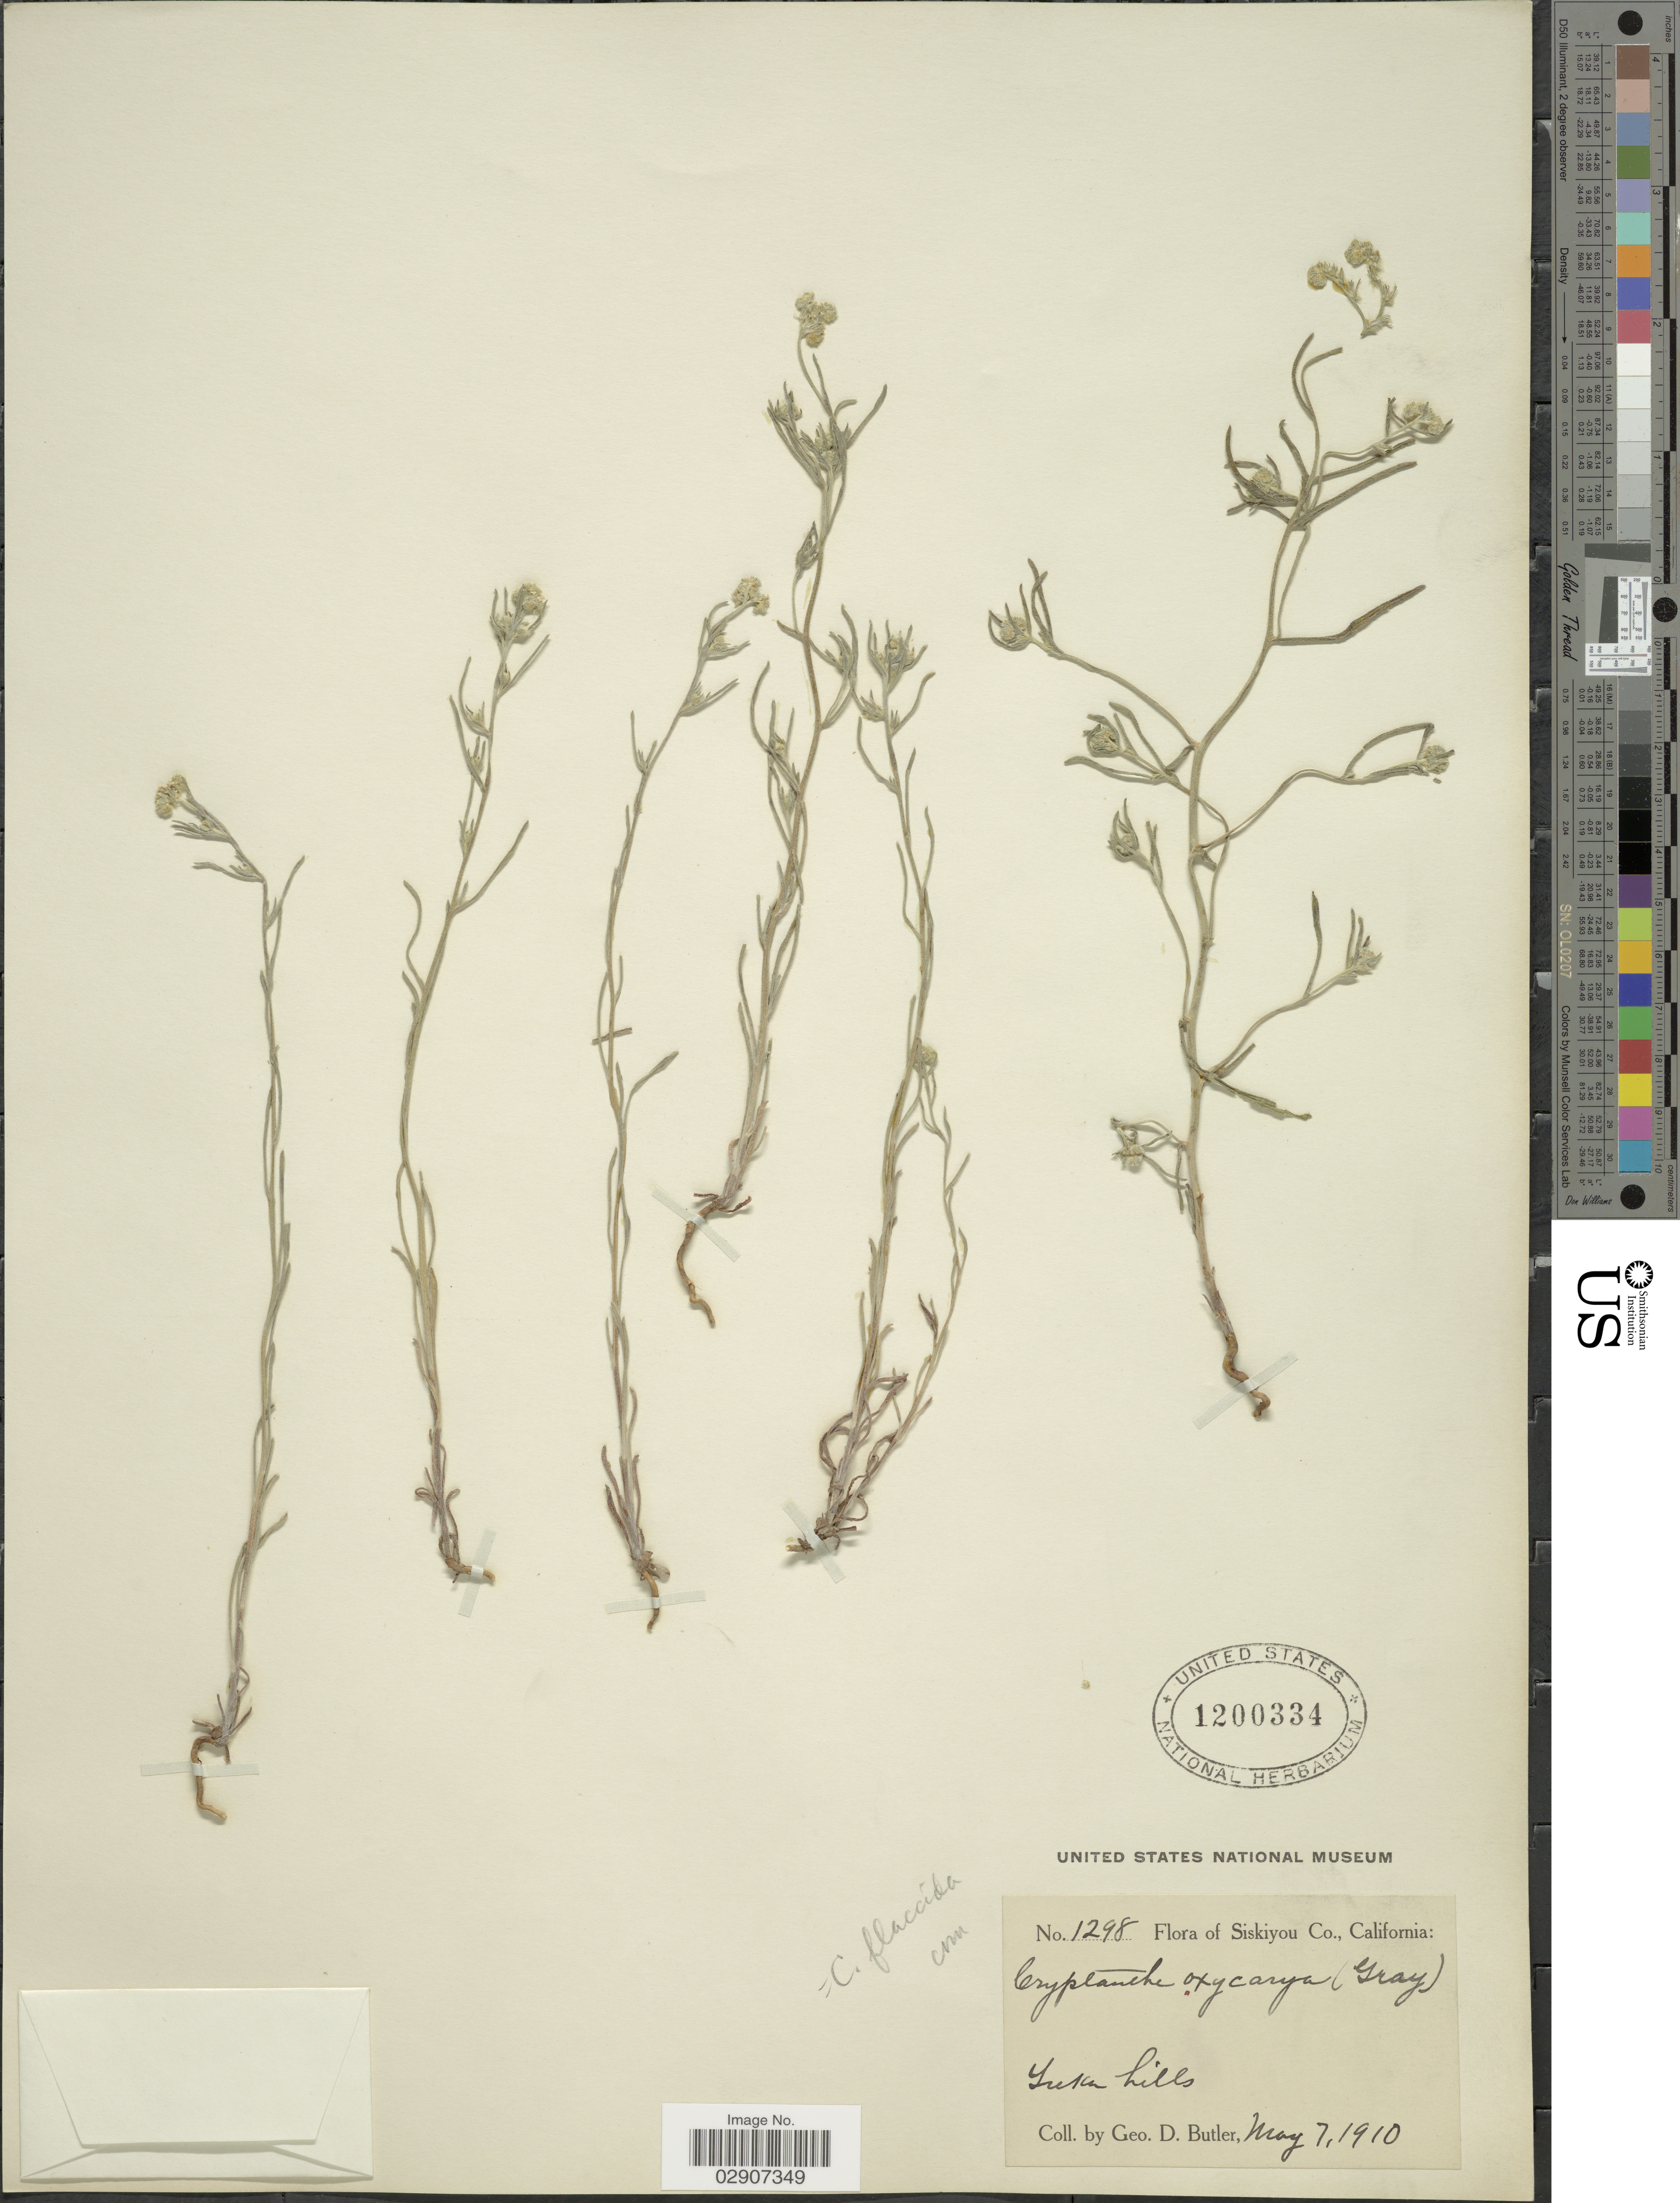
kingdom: Plantae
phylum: Tracheophyta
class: Magnoliopsida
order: Boraginales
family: Boraginaceae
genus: Cryptantha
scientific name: Cryptantha flaccida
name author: (Douglas ex Lehm.) Greene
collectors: G. D. Butler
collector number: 1298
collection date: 1910-05-07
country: United States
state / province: California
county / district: Siskiyou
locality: Siskiyou Co., Yreka hills.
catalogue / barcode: US 1200334